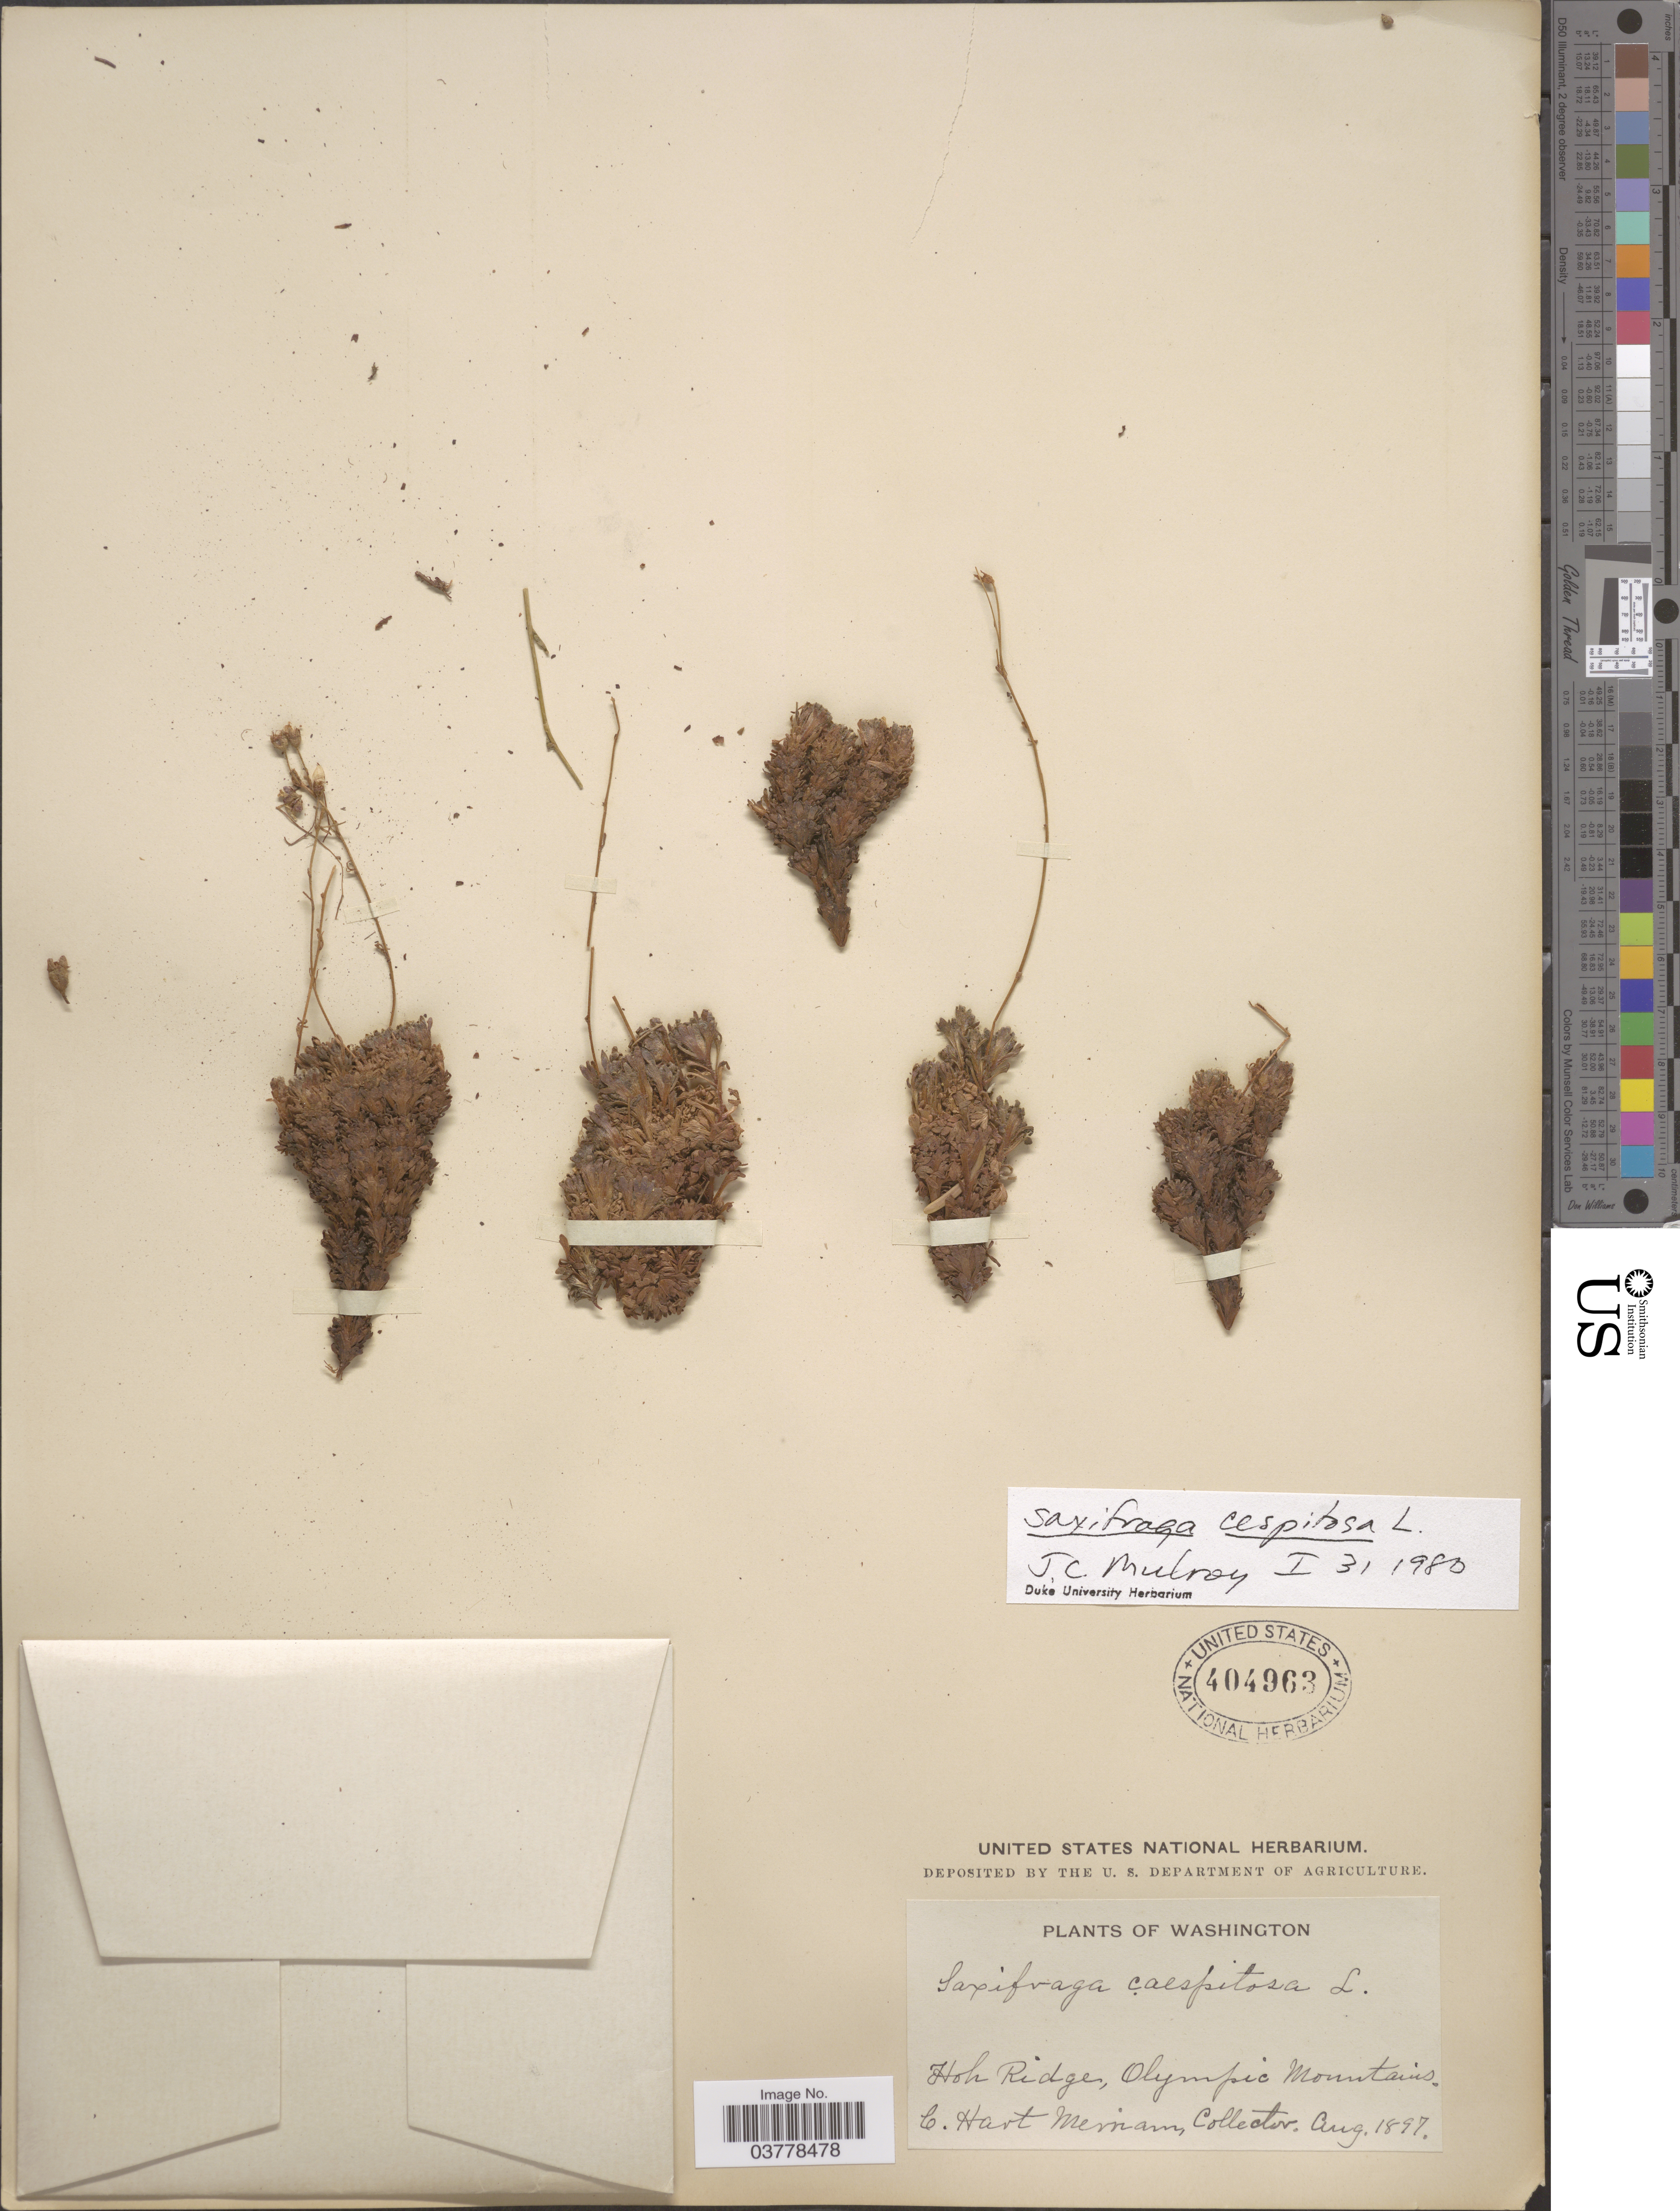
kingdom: Plantae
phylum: Tracheophyta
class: Magnoliopsida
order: Saxifragales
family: Saxifragaceae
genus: Saxifraga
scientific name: Saxifraga caespitosa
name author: L.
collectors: C. Merriam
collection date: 1897-08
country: United States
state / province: Washington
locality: Hoh Ridge, Olympic Mountains.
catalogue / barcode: US 404963